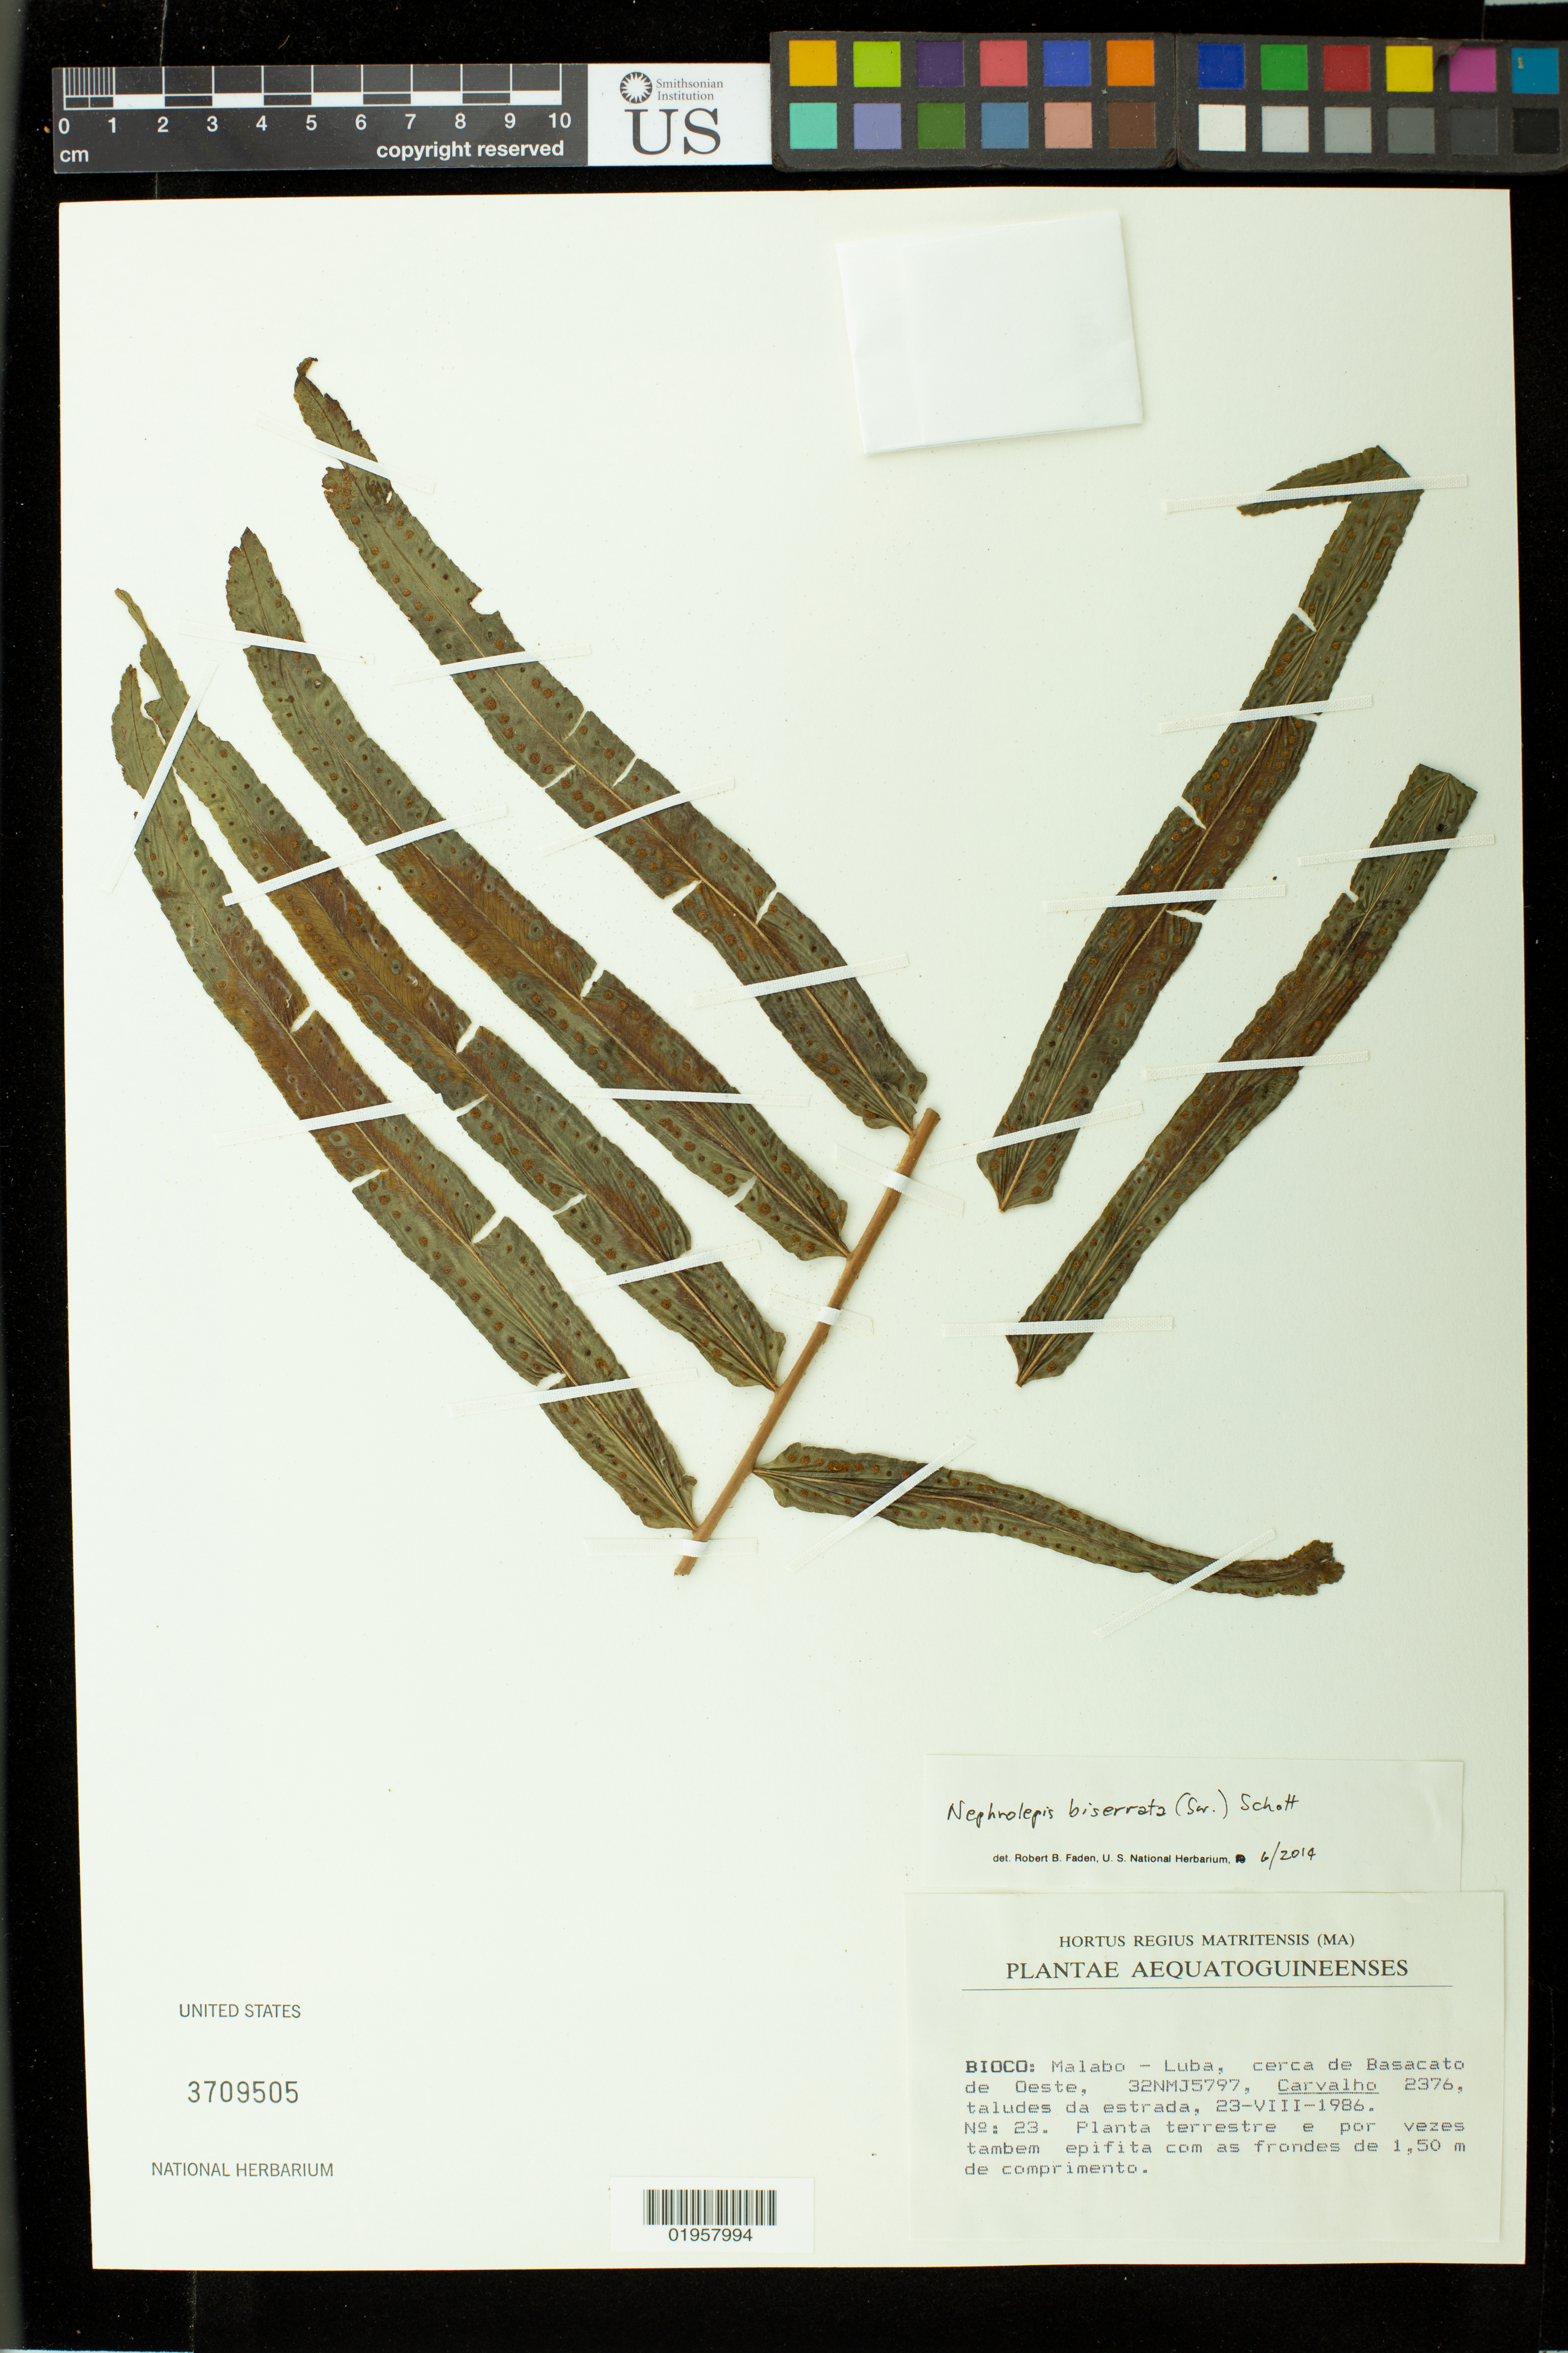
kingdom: Plantae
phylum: Tracheophyta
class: Polypodiopsida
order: Polypodiales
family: Nephrolepidaceae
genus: Nephrolepis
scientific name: Nephrolepis biserrata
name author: (Sw.) Schott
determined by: Faden, Robert B., (US), Smithsonian Institution - National Museum of Natural History (UNITED STATES)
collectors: -- Carvalho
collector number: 2376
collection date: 1986-08-23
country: Equatorial Guinea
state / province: Bioko Sur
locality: Bioco [Bioko]: Malabo - Luba, cerca de Basacato de Oeste, 32NMJ5797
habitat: Taludes da estrada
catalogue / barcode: US 3709505